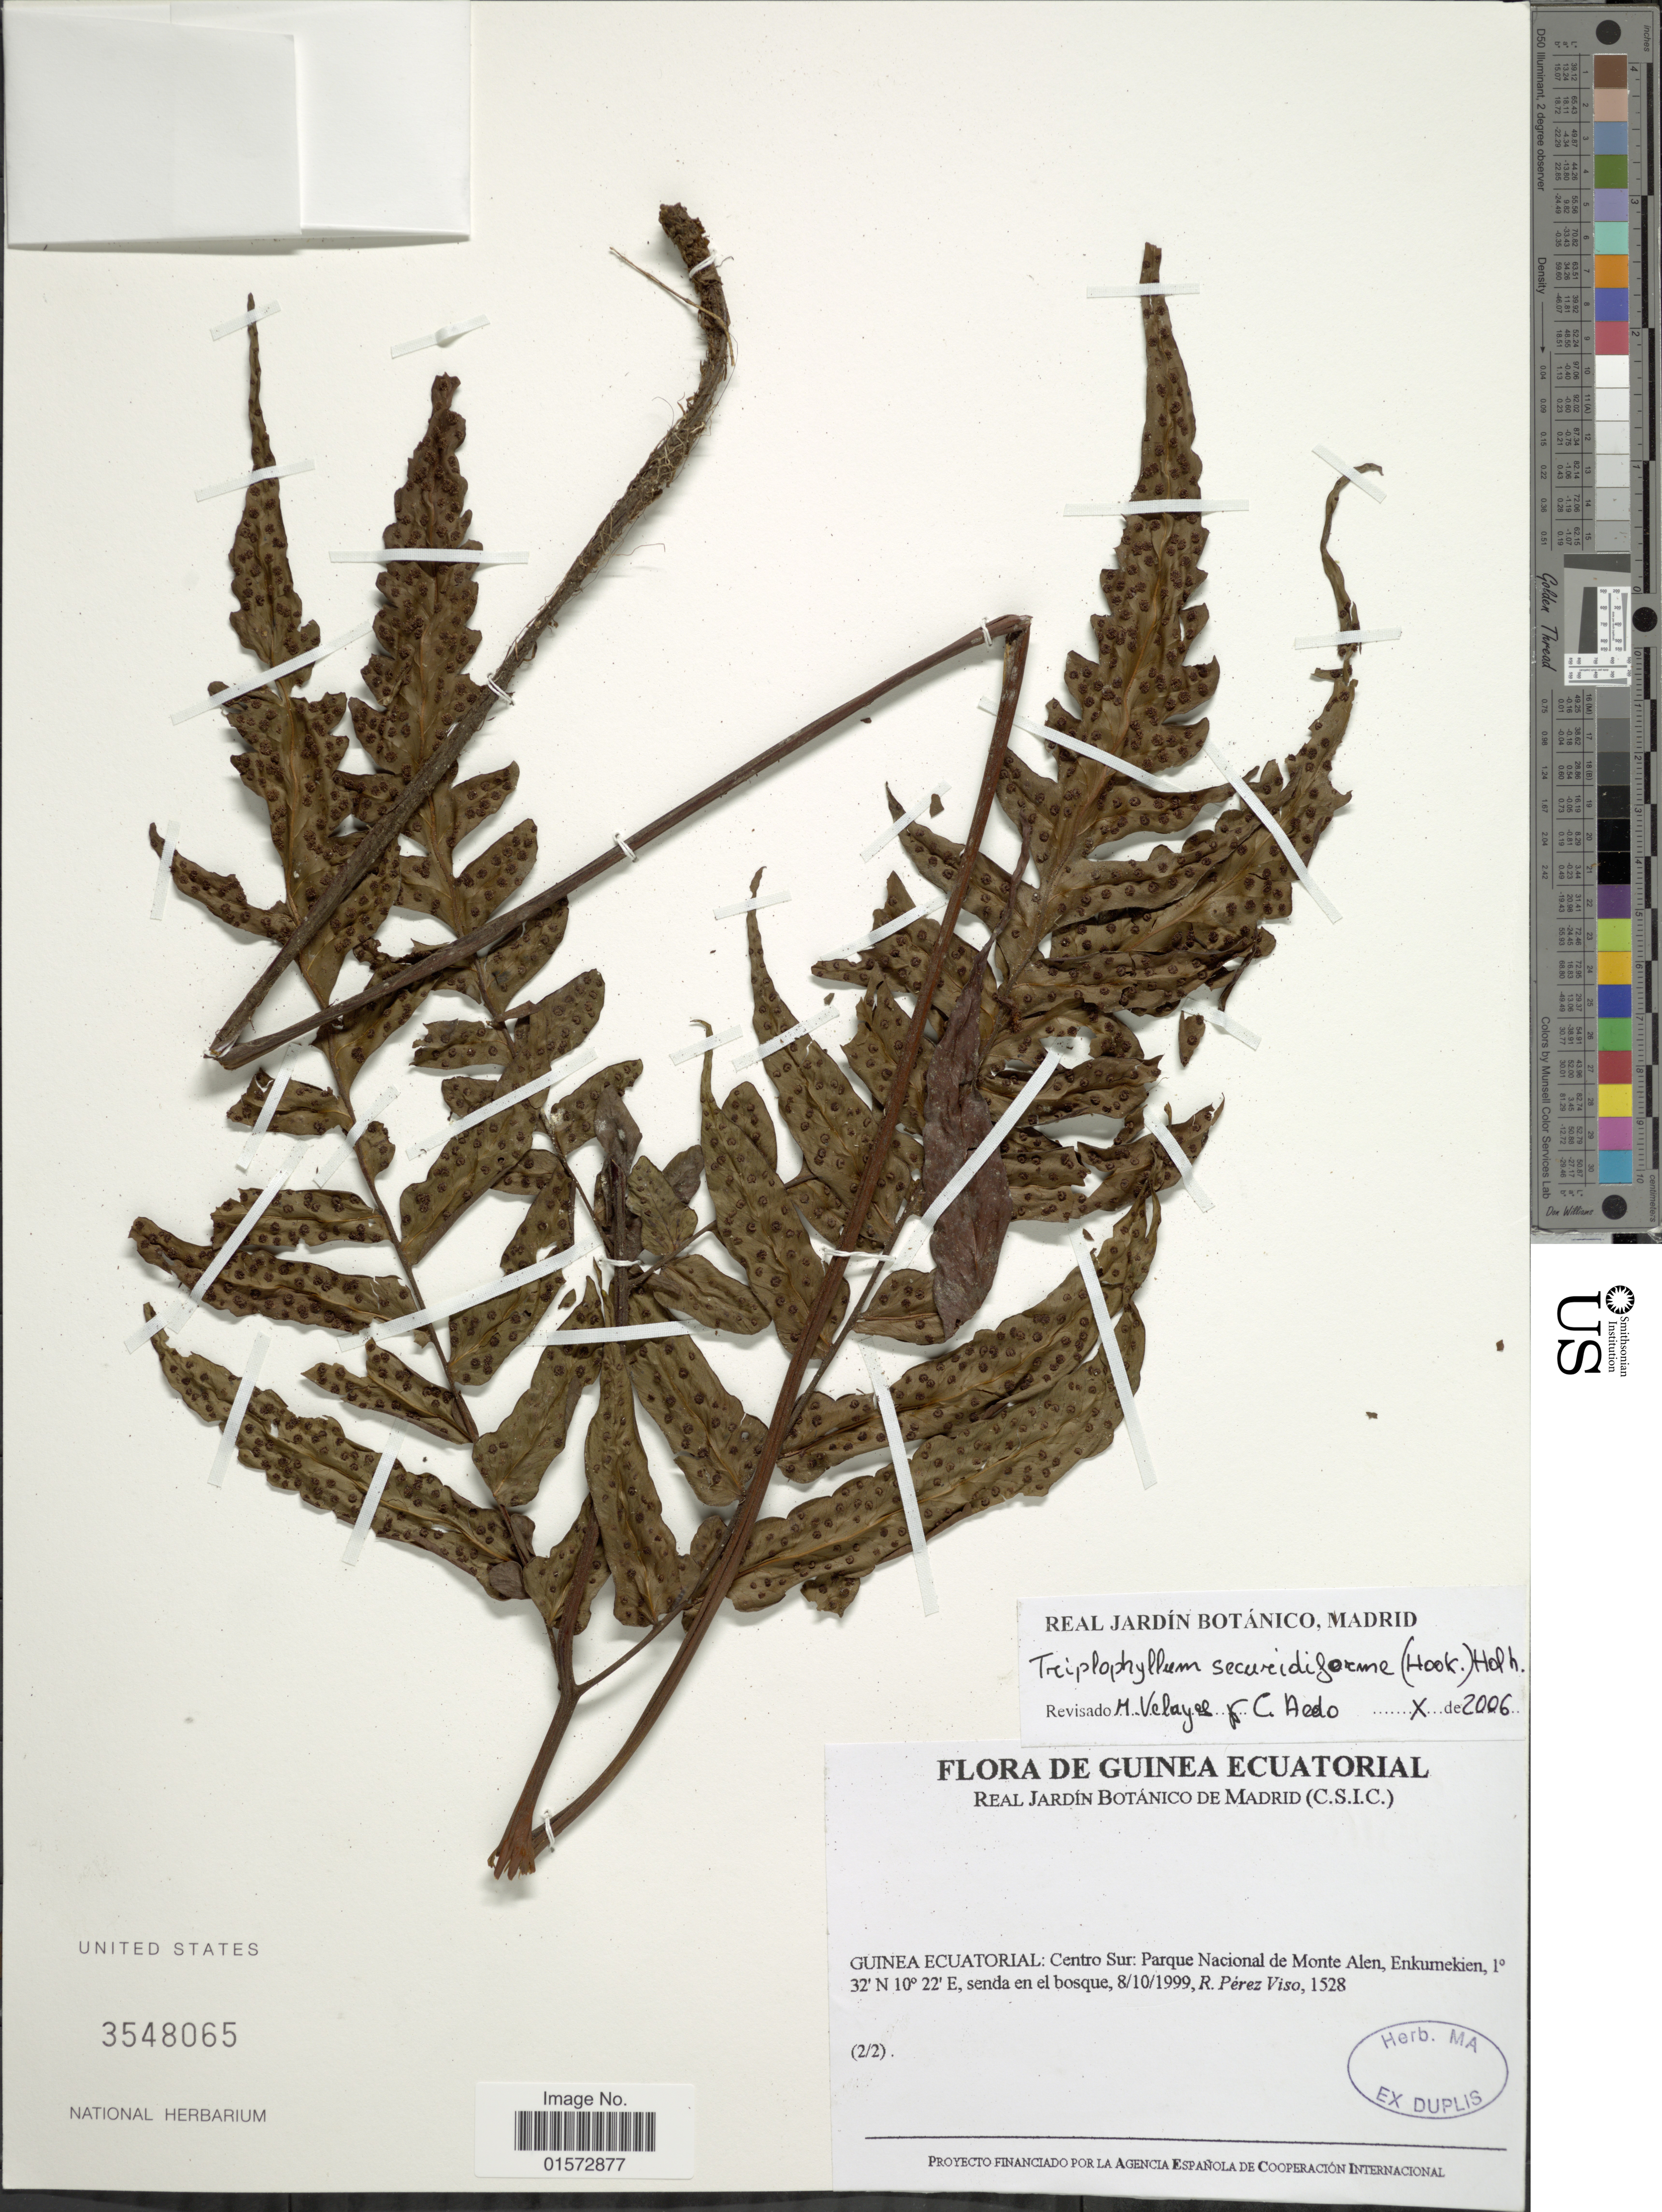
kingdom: Plantae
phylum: Tracheophyta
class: Polypodiopsida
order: Polypodiales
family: Tectariaceae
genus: Triplophyllum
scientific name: Triplophyllum securidiforme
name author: (Hook.)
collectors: R. Perez Viso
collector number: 1528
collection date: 1999-10-08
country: Equatorial Guinea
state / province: Centro Sur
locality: Parque Nacional de Monte Alen, Enkumekien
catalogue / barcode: US 3548065